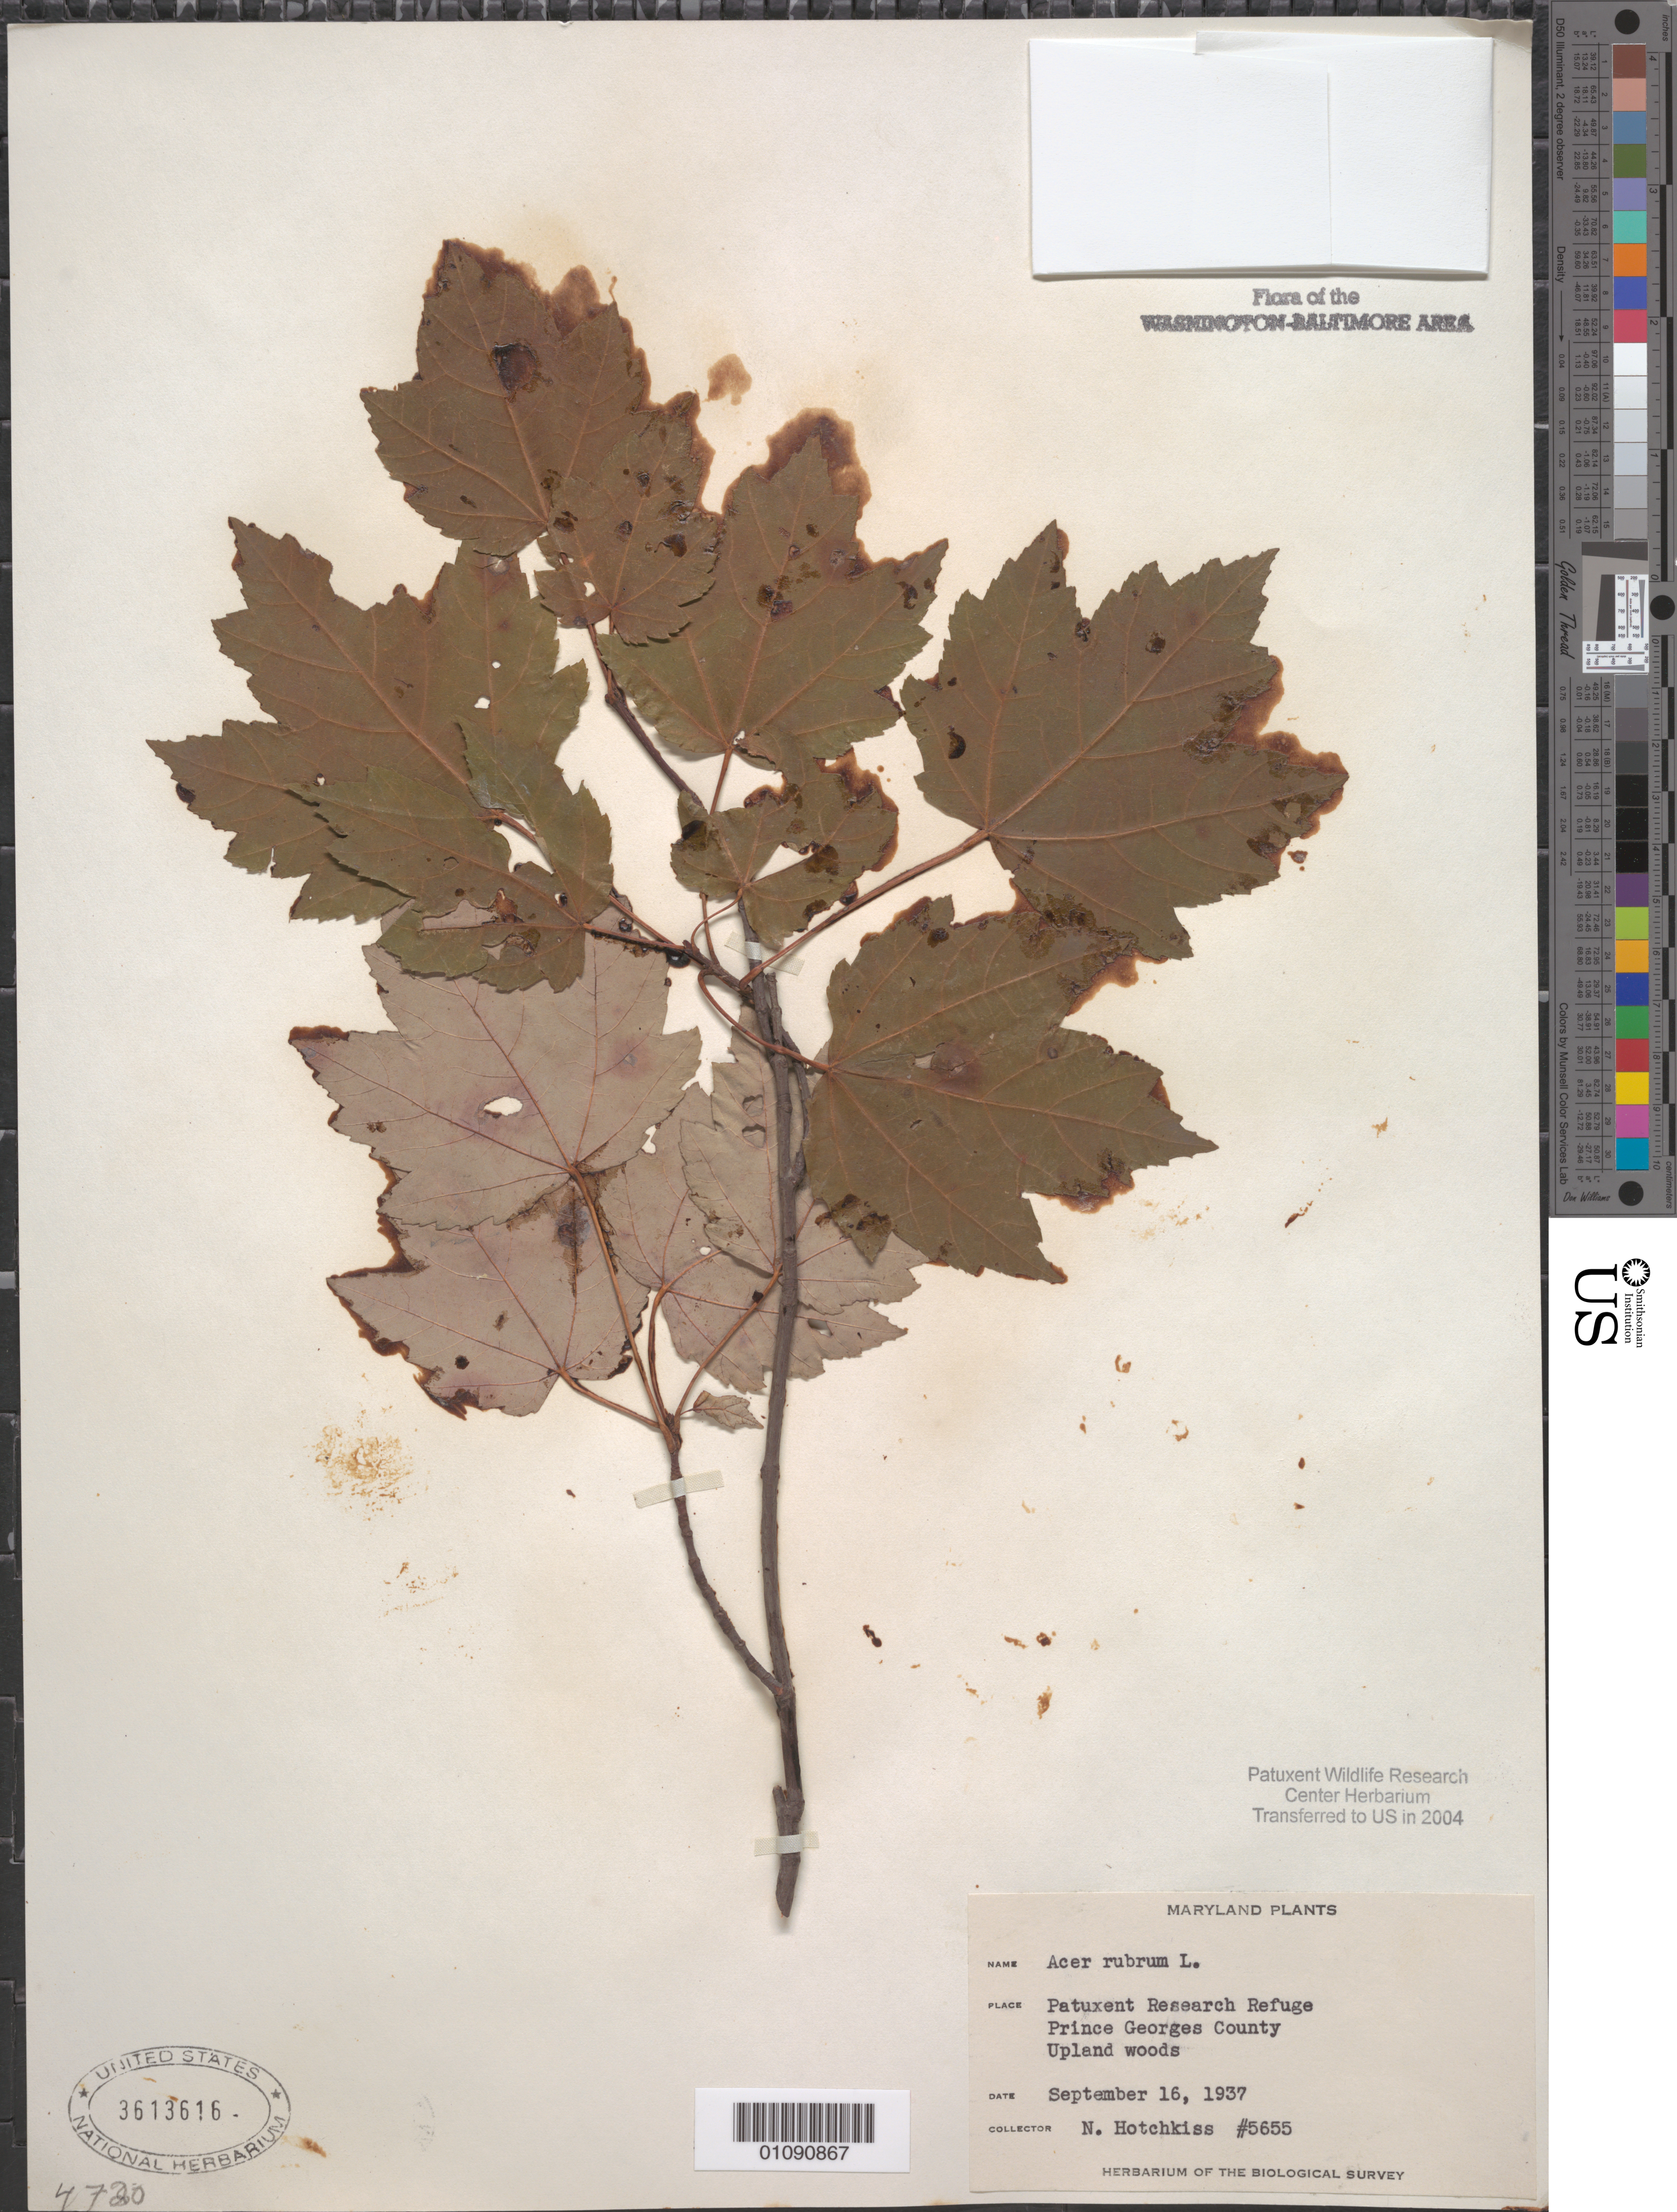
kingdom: Plantae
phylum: Tracheophyta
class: Magnoliopsida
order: Sapindales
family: Sapindaceae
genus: Acer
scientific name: Acer rubrum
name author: L.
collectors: N. Hotchkiss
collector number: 5655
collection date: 1937-09-16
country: United States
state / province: Maryland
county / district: Prince George's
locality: Patuxent Wildlife Refuge.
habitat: Upland woods.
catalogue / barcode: US 3613616